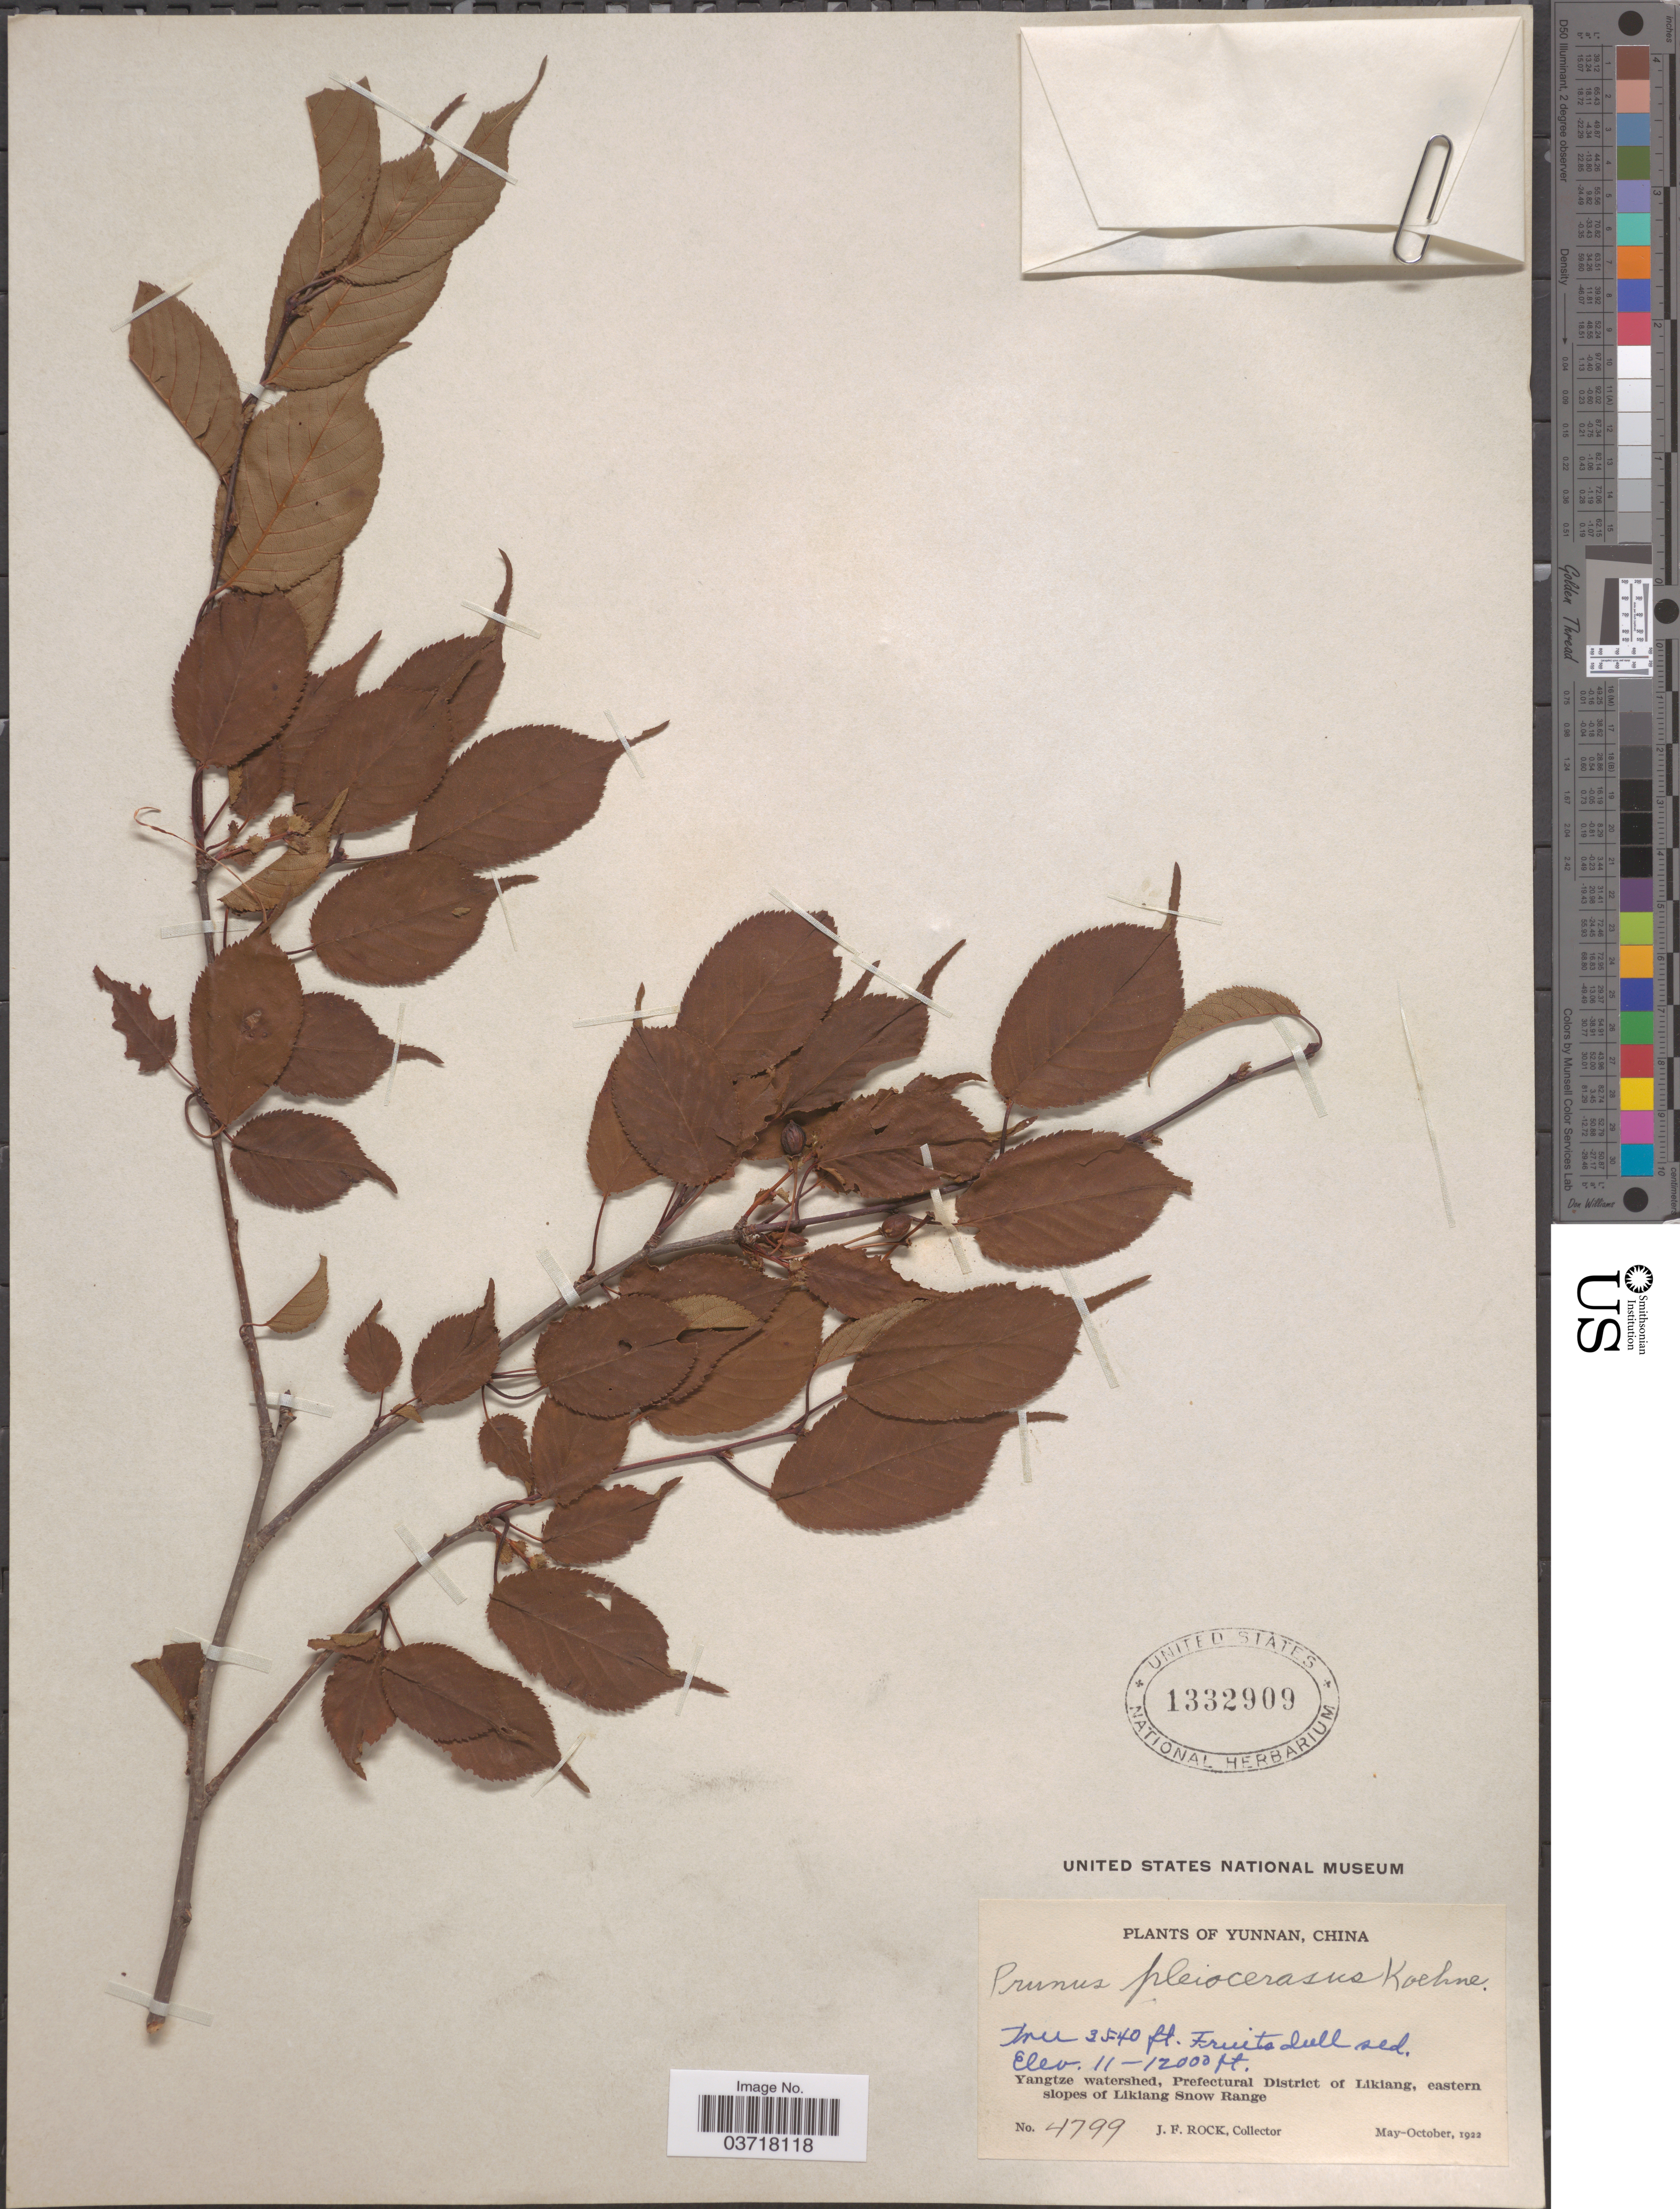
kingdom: Plantae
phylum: Tracheophyta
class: Magnoliopsida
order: Rosales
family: Rosaceae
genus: Prunus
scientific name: Prunus pleiocerasus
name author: Koehne in Sarg.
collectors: J. Rock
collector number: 4799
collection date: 1922-05/1922-10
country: China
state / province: Yunnan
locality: Yangzte watershed, Prefectural District of Likiang, eastern slopes of Likiang Snow Range.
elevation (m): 3353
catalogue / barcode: US 1332909